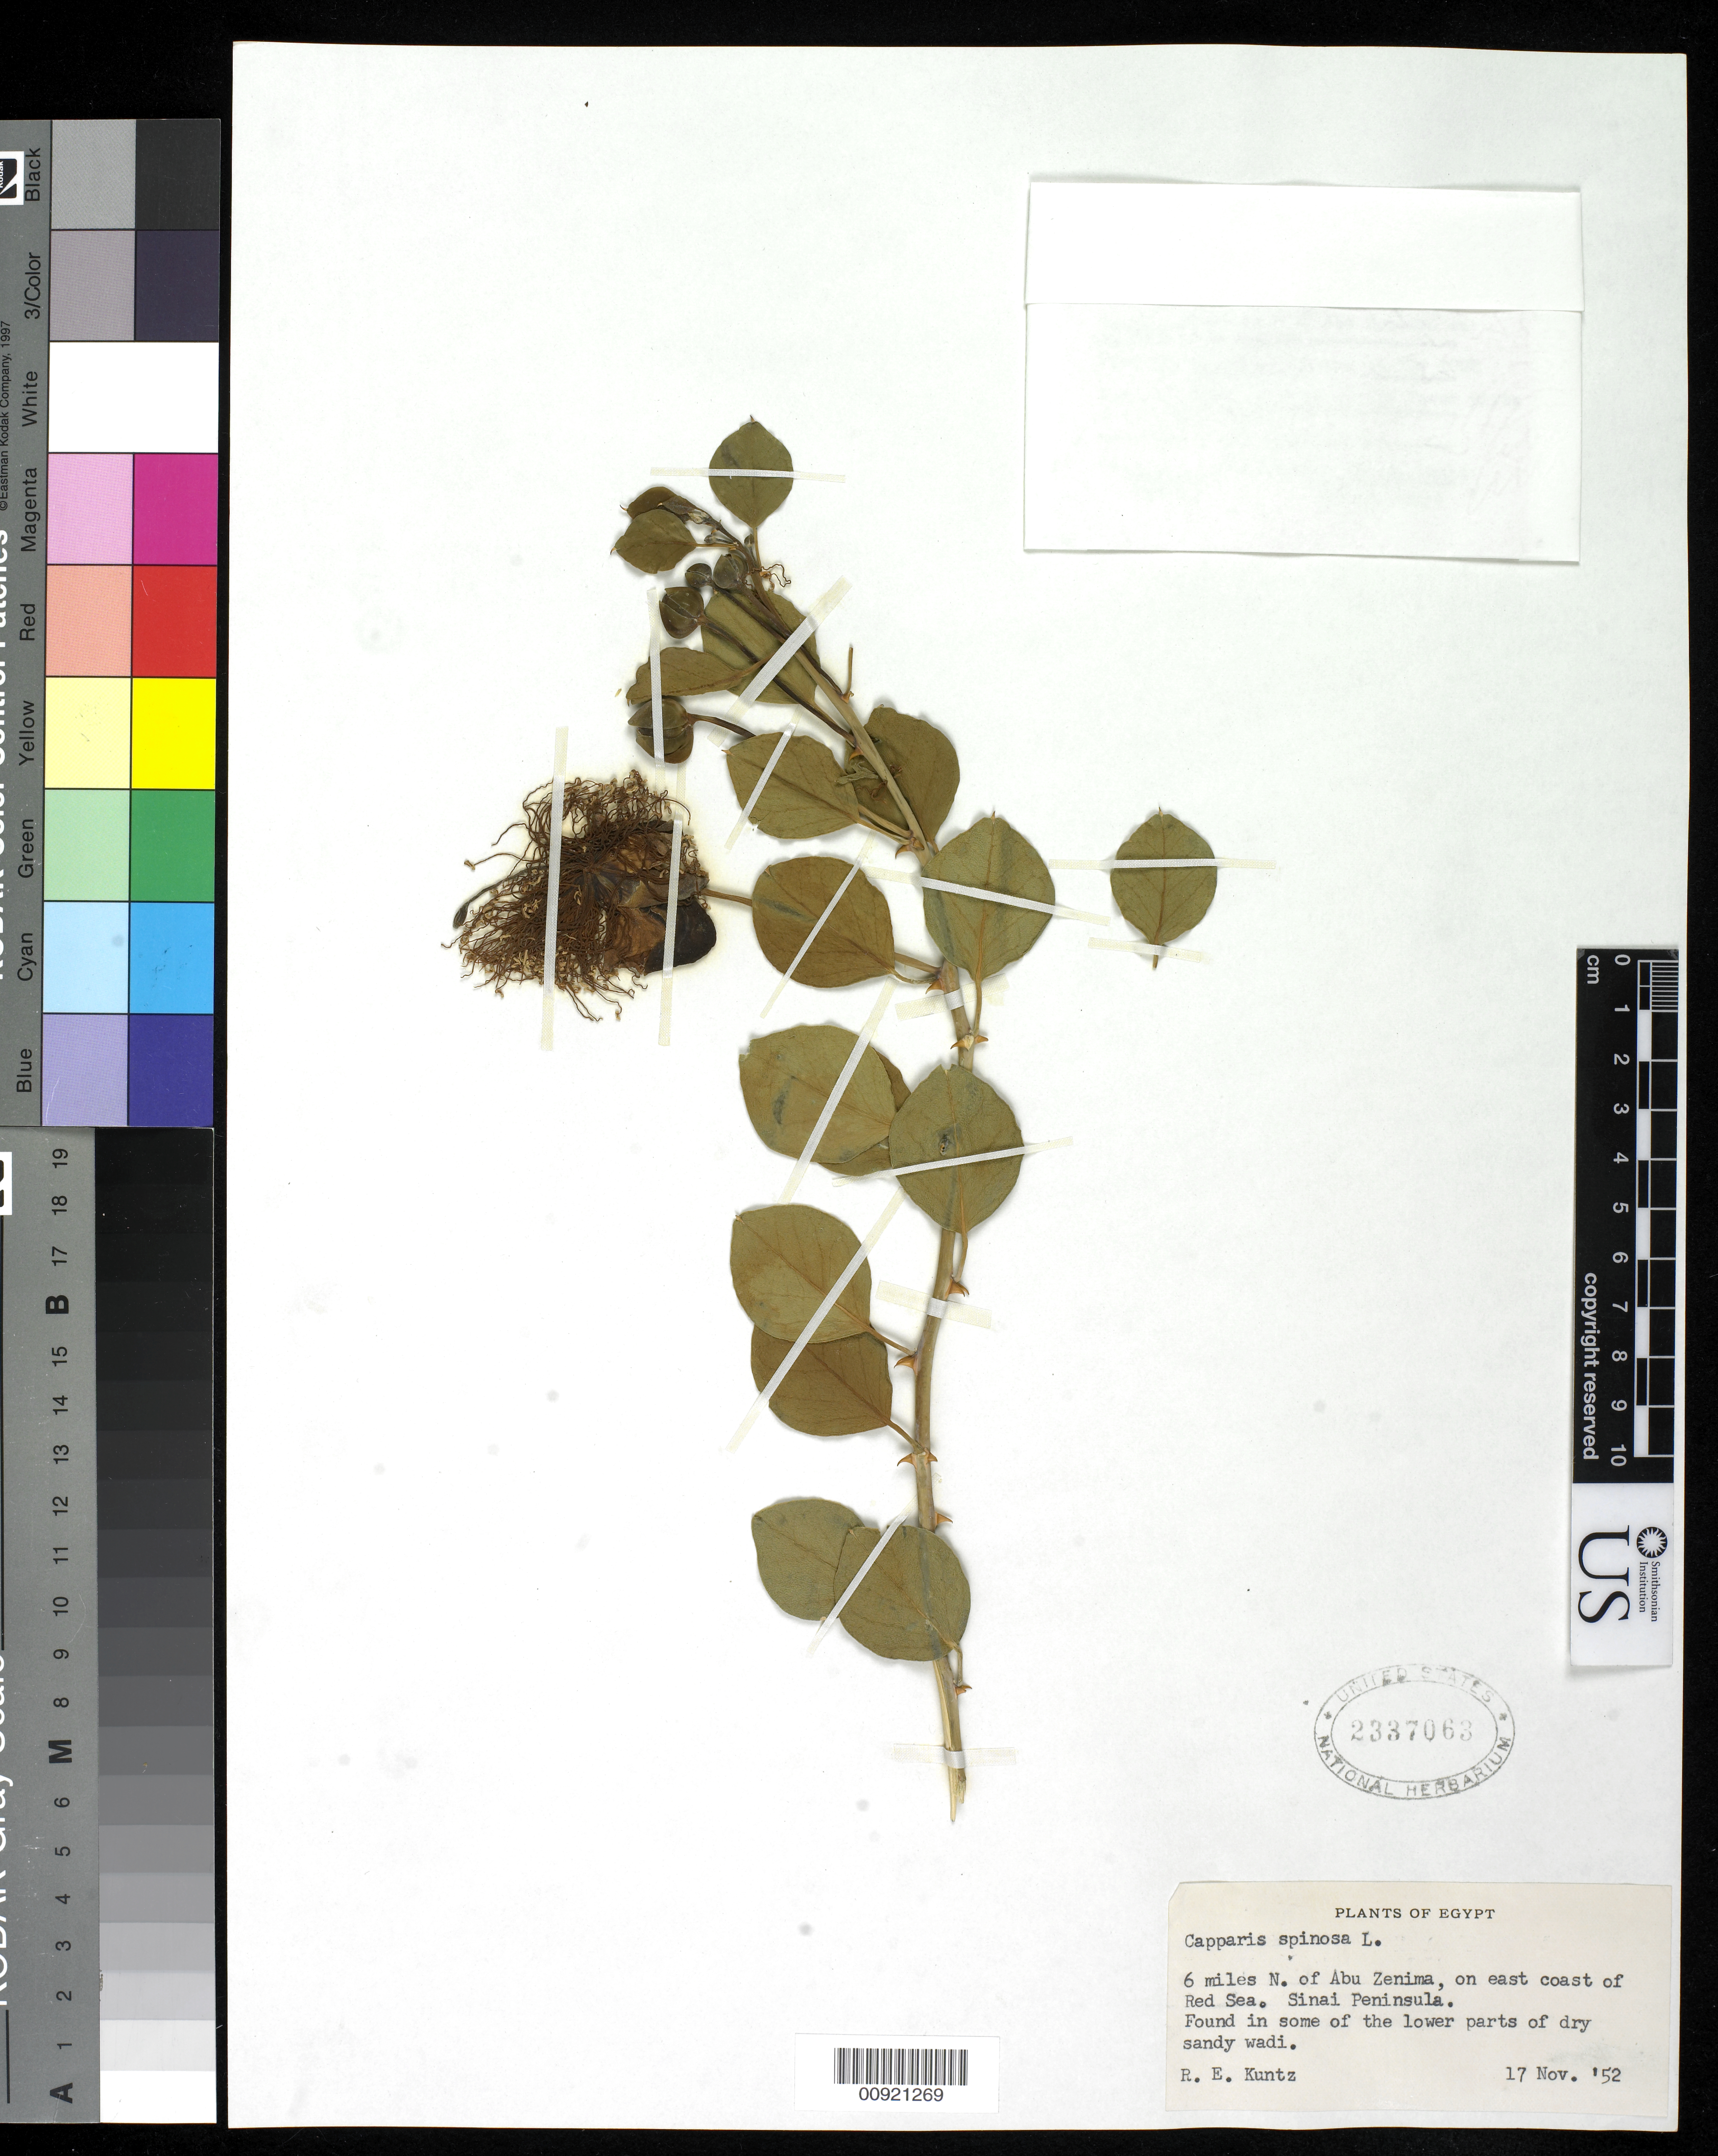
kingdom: Plantae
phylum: Tracheophyta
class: Magnoliopsida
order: Brassicales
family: Capparaceae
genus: Capparis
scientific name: Capparis spinosa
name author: L.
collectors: R. E. Kuntz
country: Egypt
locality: N of Abu Zenima, E coast of Red Sea, Sinai Peninsula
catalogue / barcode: US 2337063